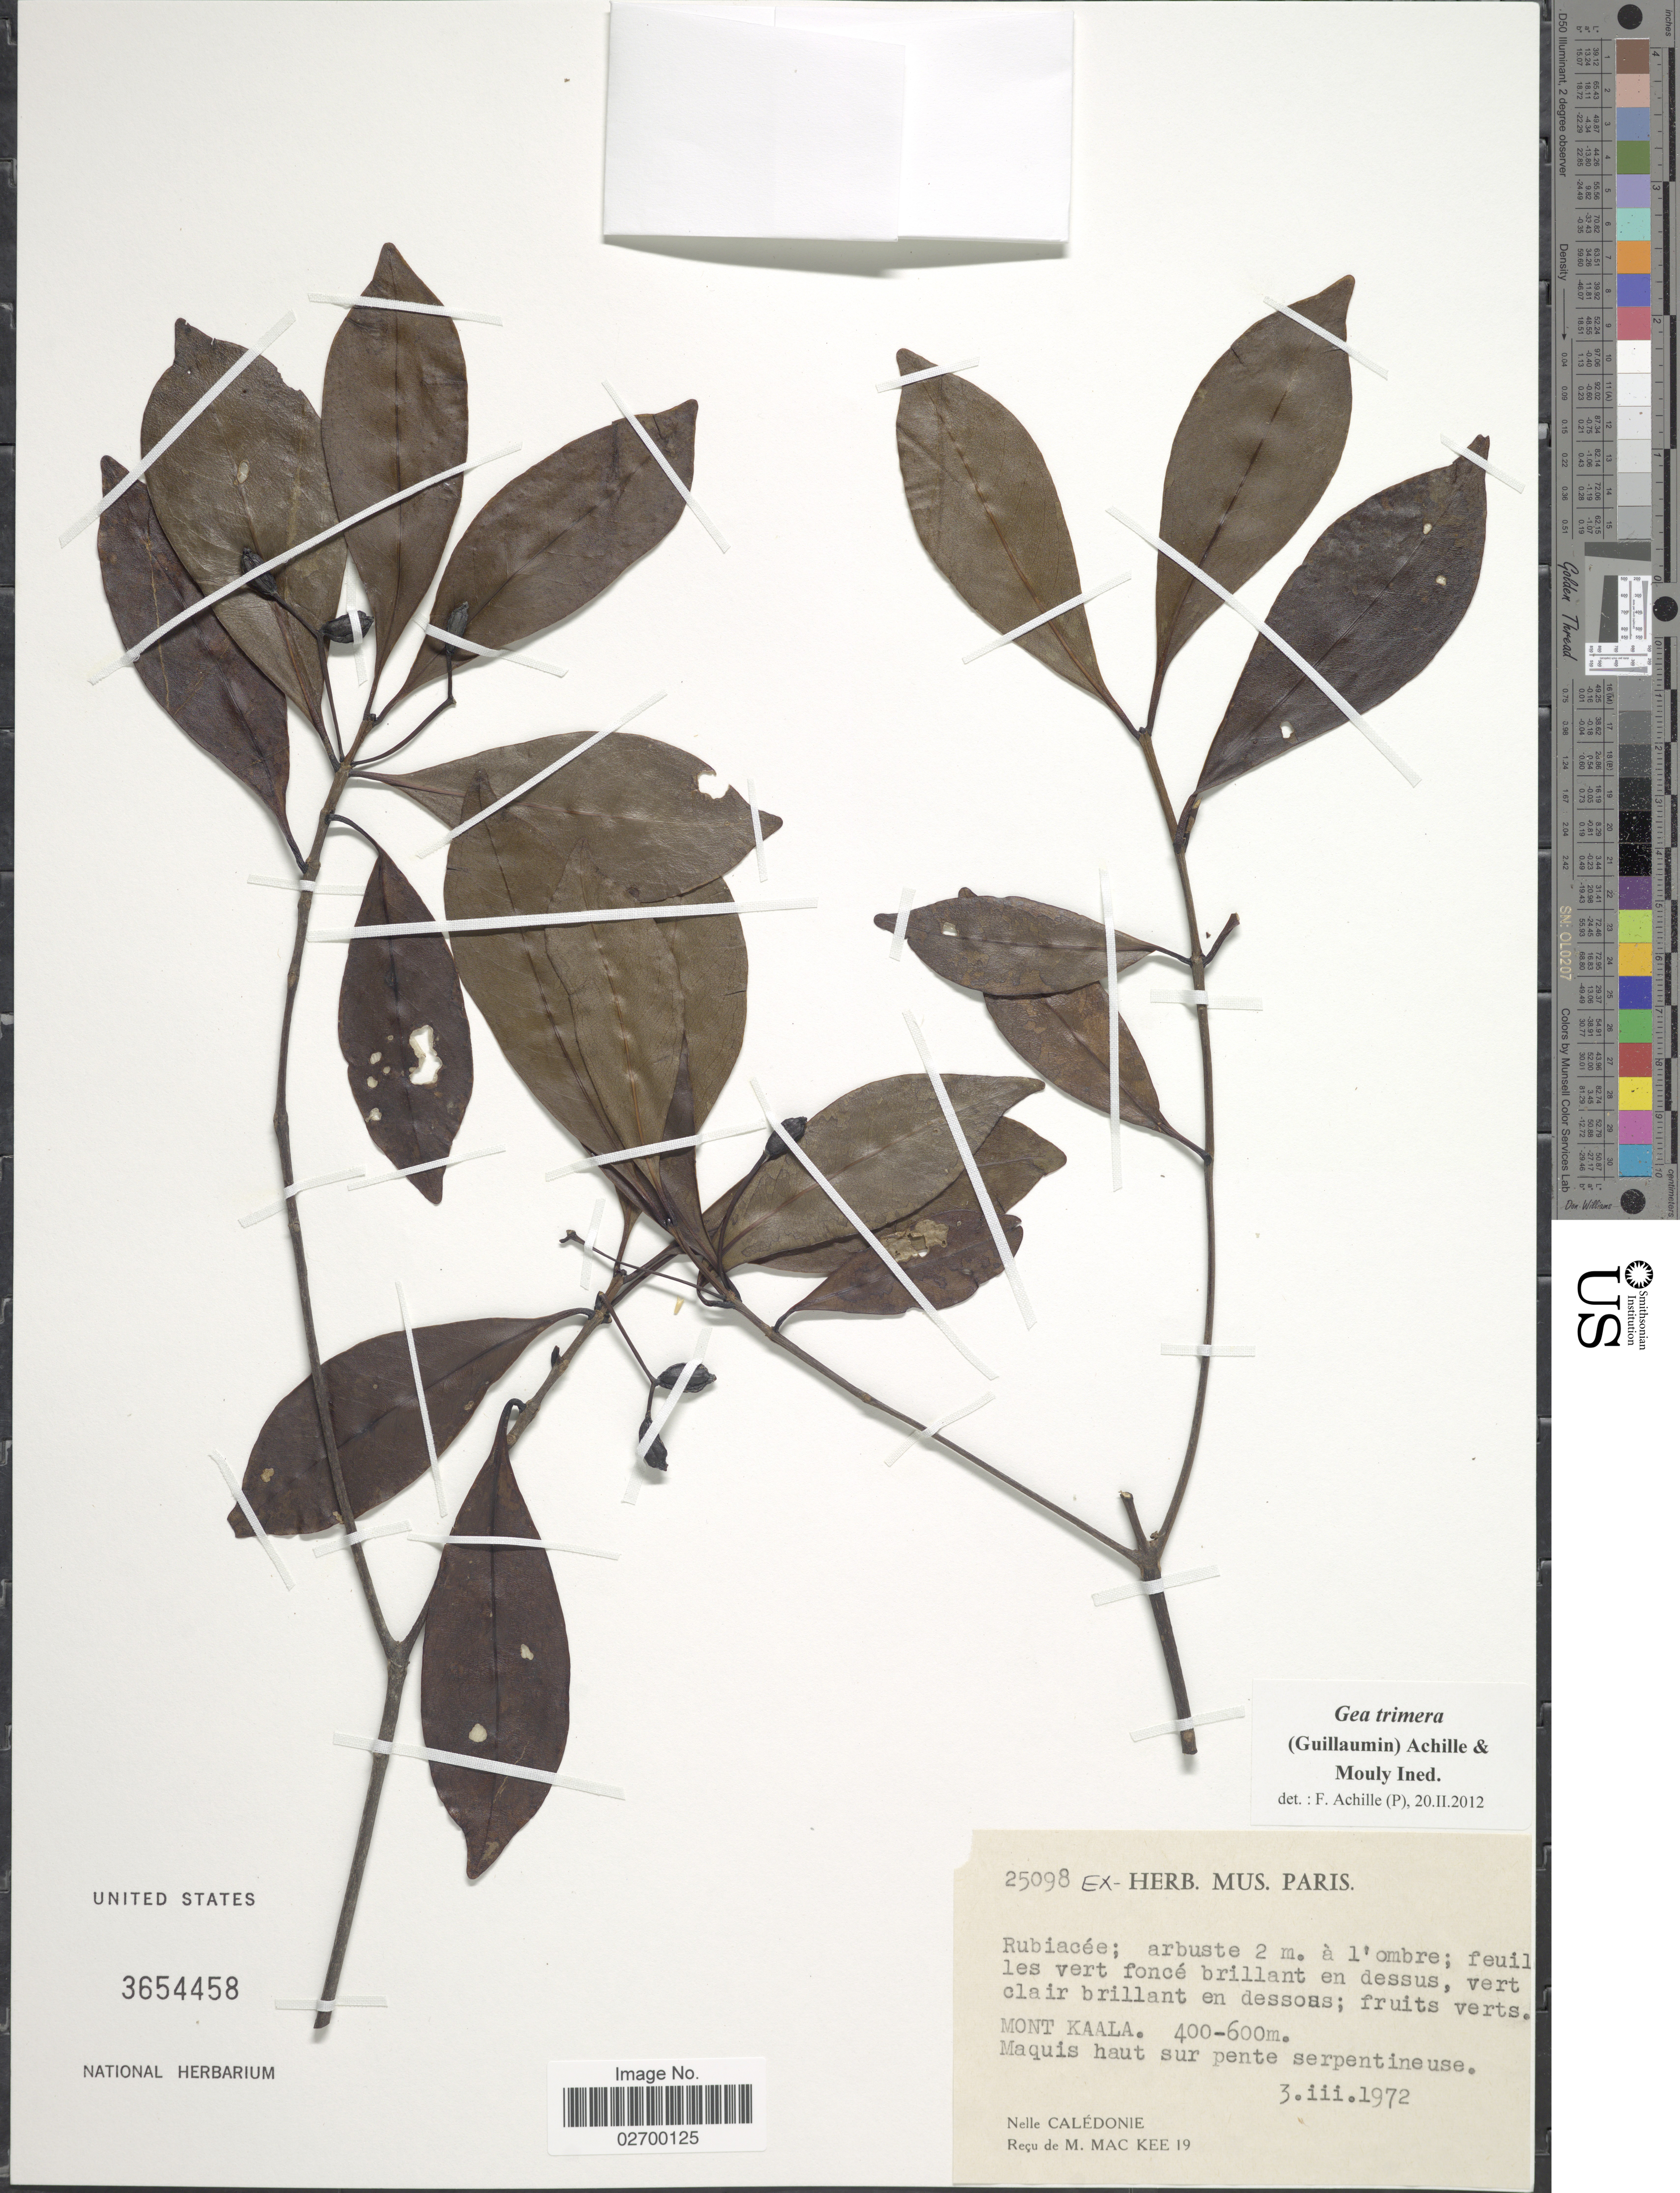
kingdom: Plantae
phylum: Tracheophyta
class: Magnoliopsida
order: Gentianales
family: Rubiaceae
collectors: ex herb. Mus. Paris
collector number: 25098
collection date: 1972-01-03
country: New Caledonia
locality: Mont Kaala. Nelle Caledonie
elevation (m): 400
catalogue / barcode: US 3654458